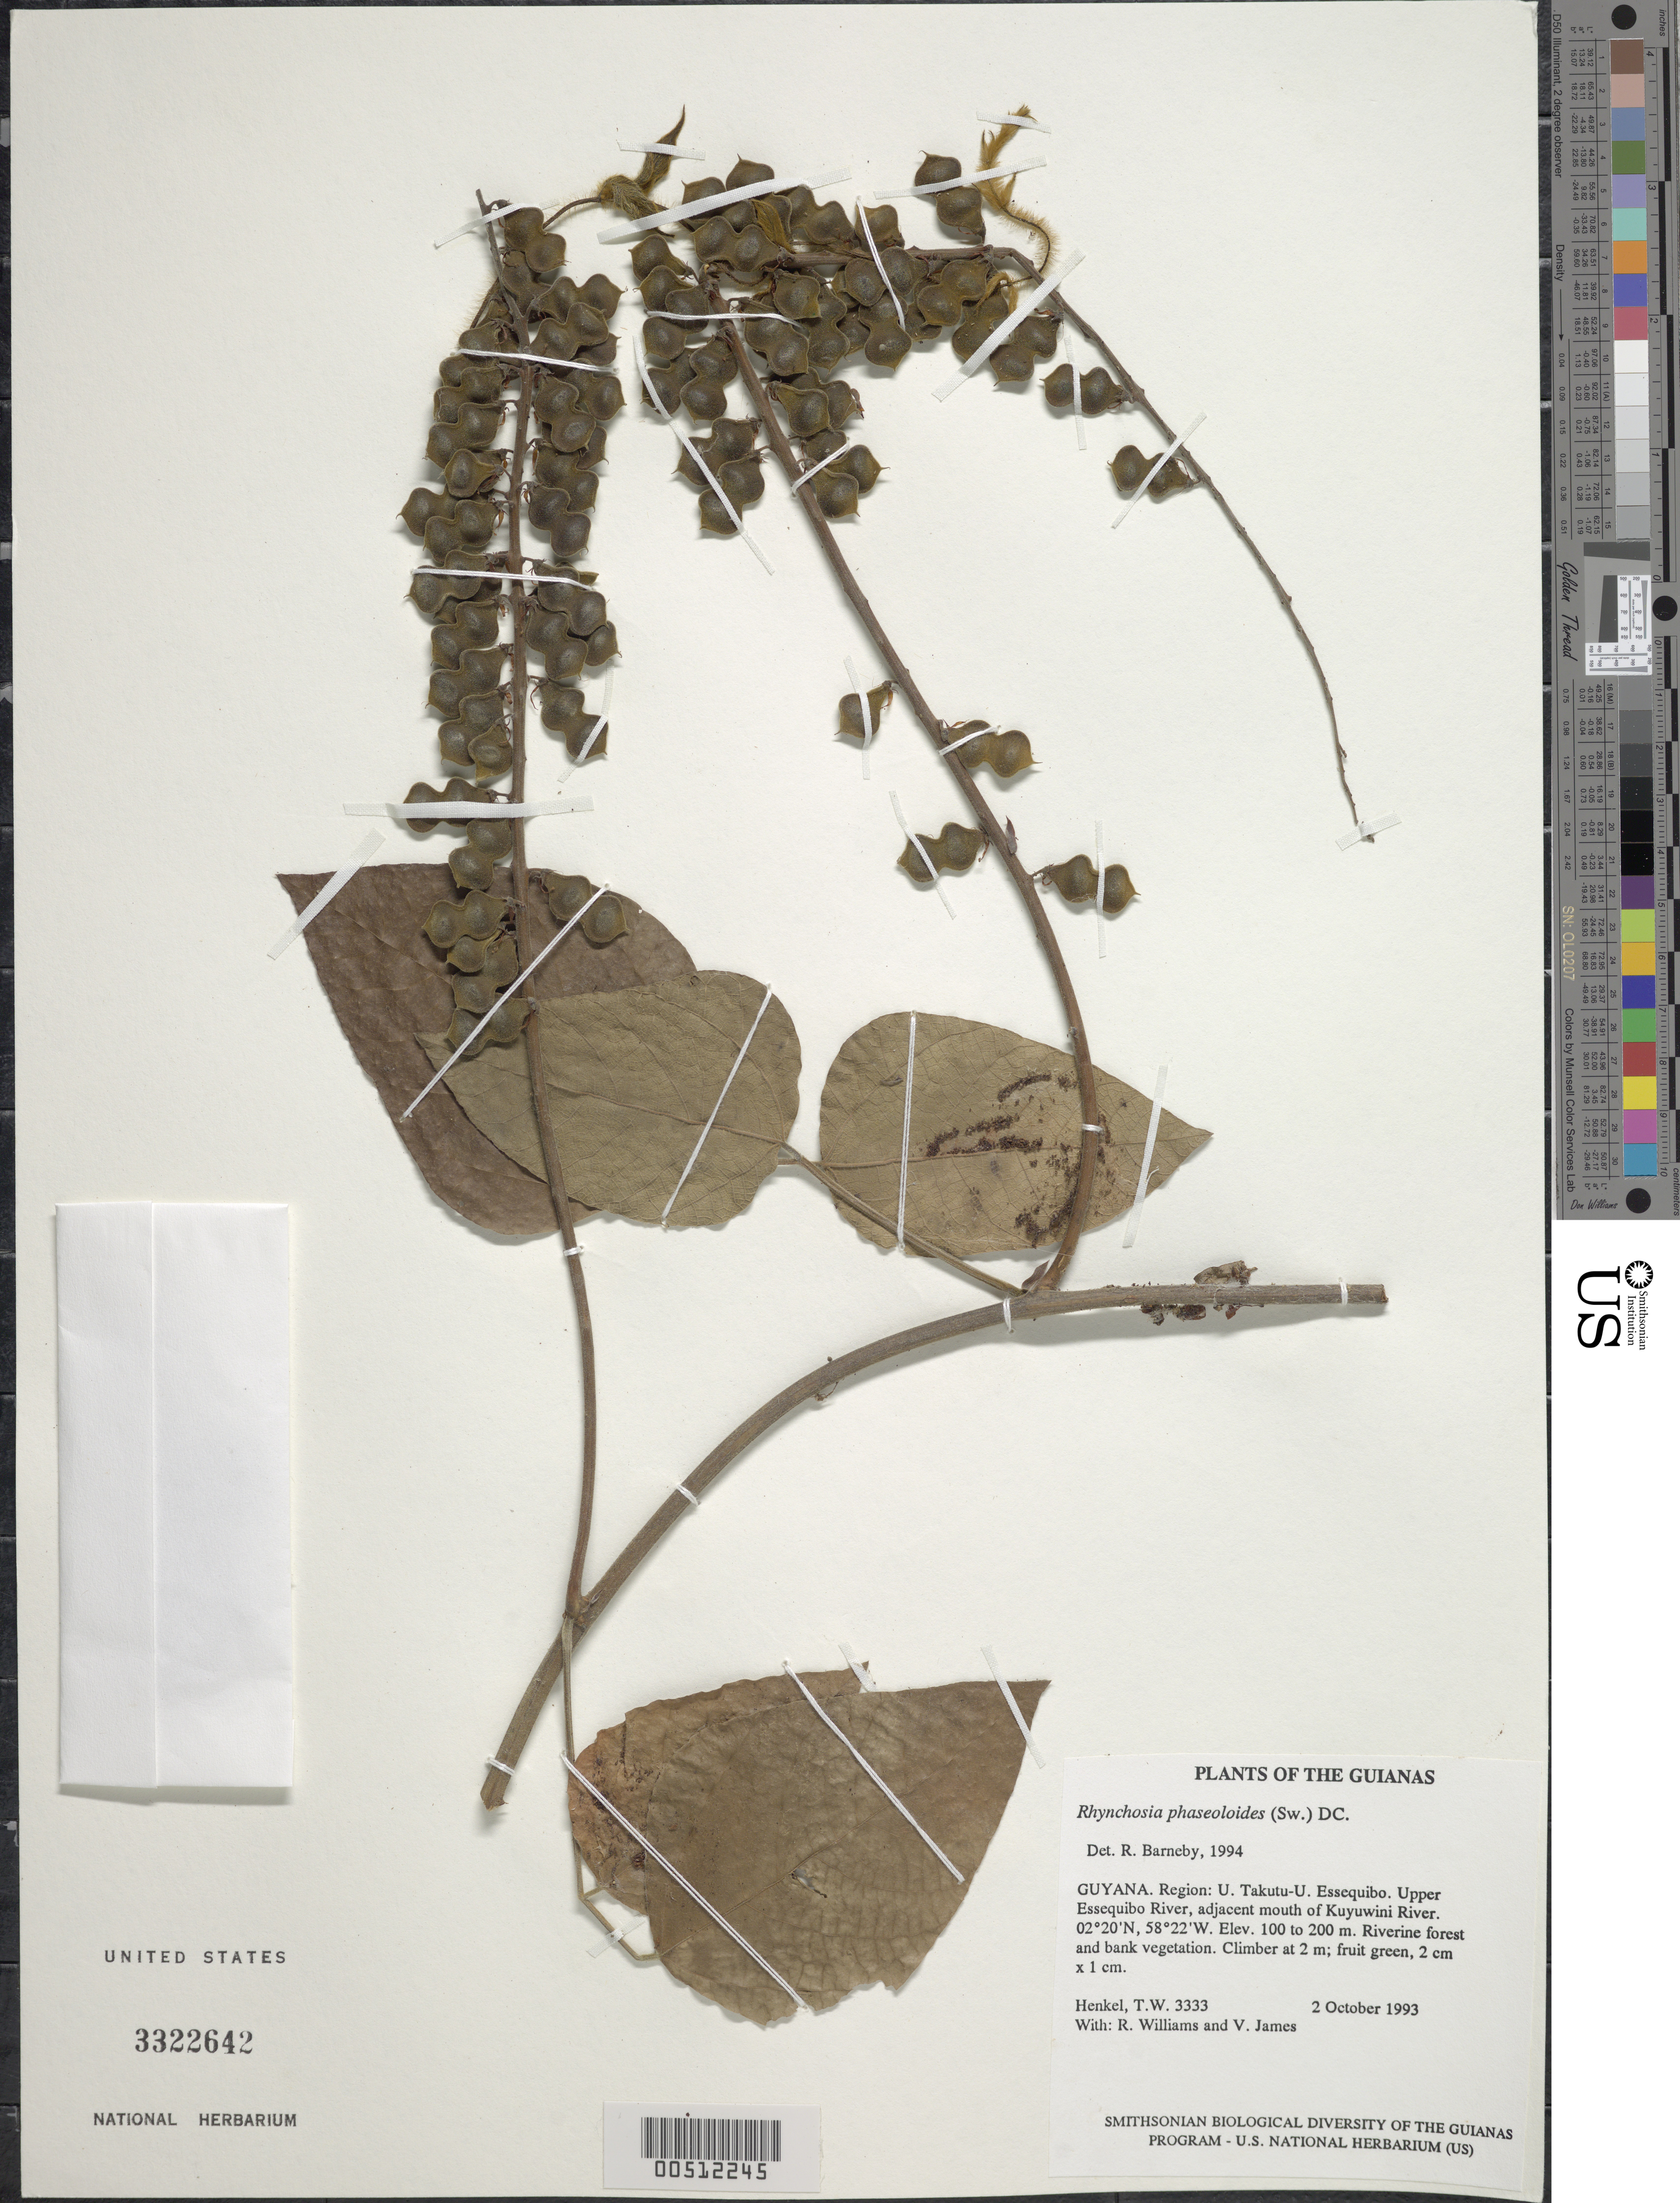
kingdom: Plantae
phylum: Tracheophyta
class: Magnoliopsida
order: Fabales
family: Fabaceae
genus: Rhynchosia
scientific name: Rhynchosia phaseoloides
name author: (Sw.) DC.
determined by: Barneby, Rupert C., (NY)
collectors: T. Henkel, R. Williams & V. James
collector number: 3333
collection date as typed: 2 October 1993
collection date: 1993-10-02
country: Guyana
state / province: U. Takutu-U. Essequibo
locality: Upper Essequibo River, adjacent mouth of Kuyuwini River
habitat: Riverine forest and bank vegetation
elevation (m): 100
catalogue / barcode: US 3322642